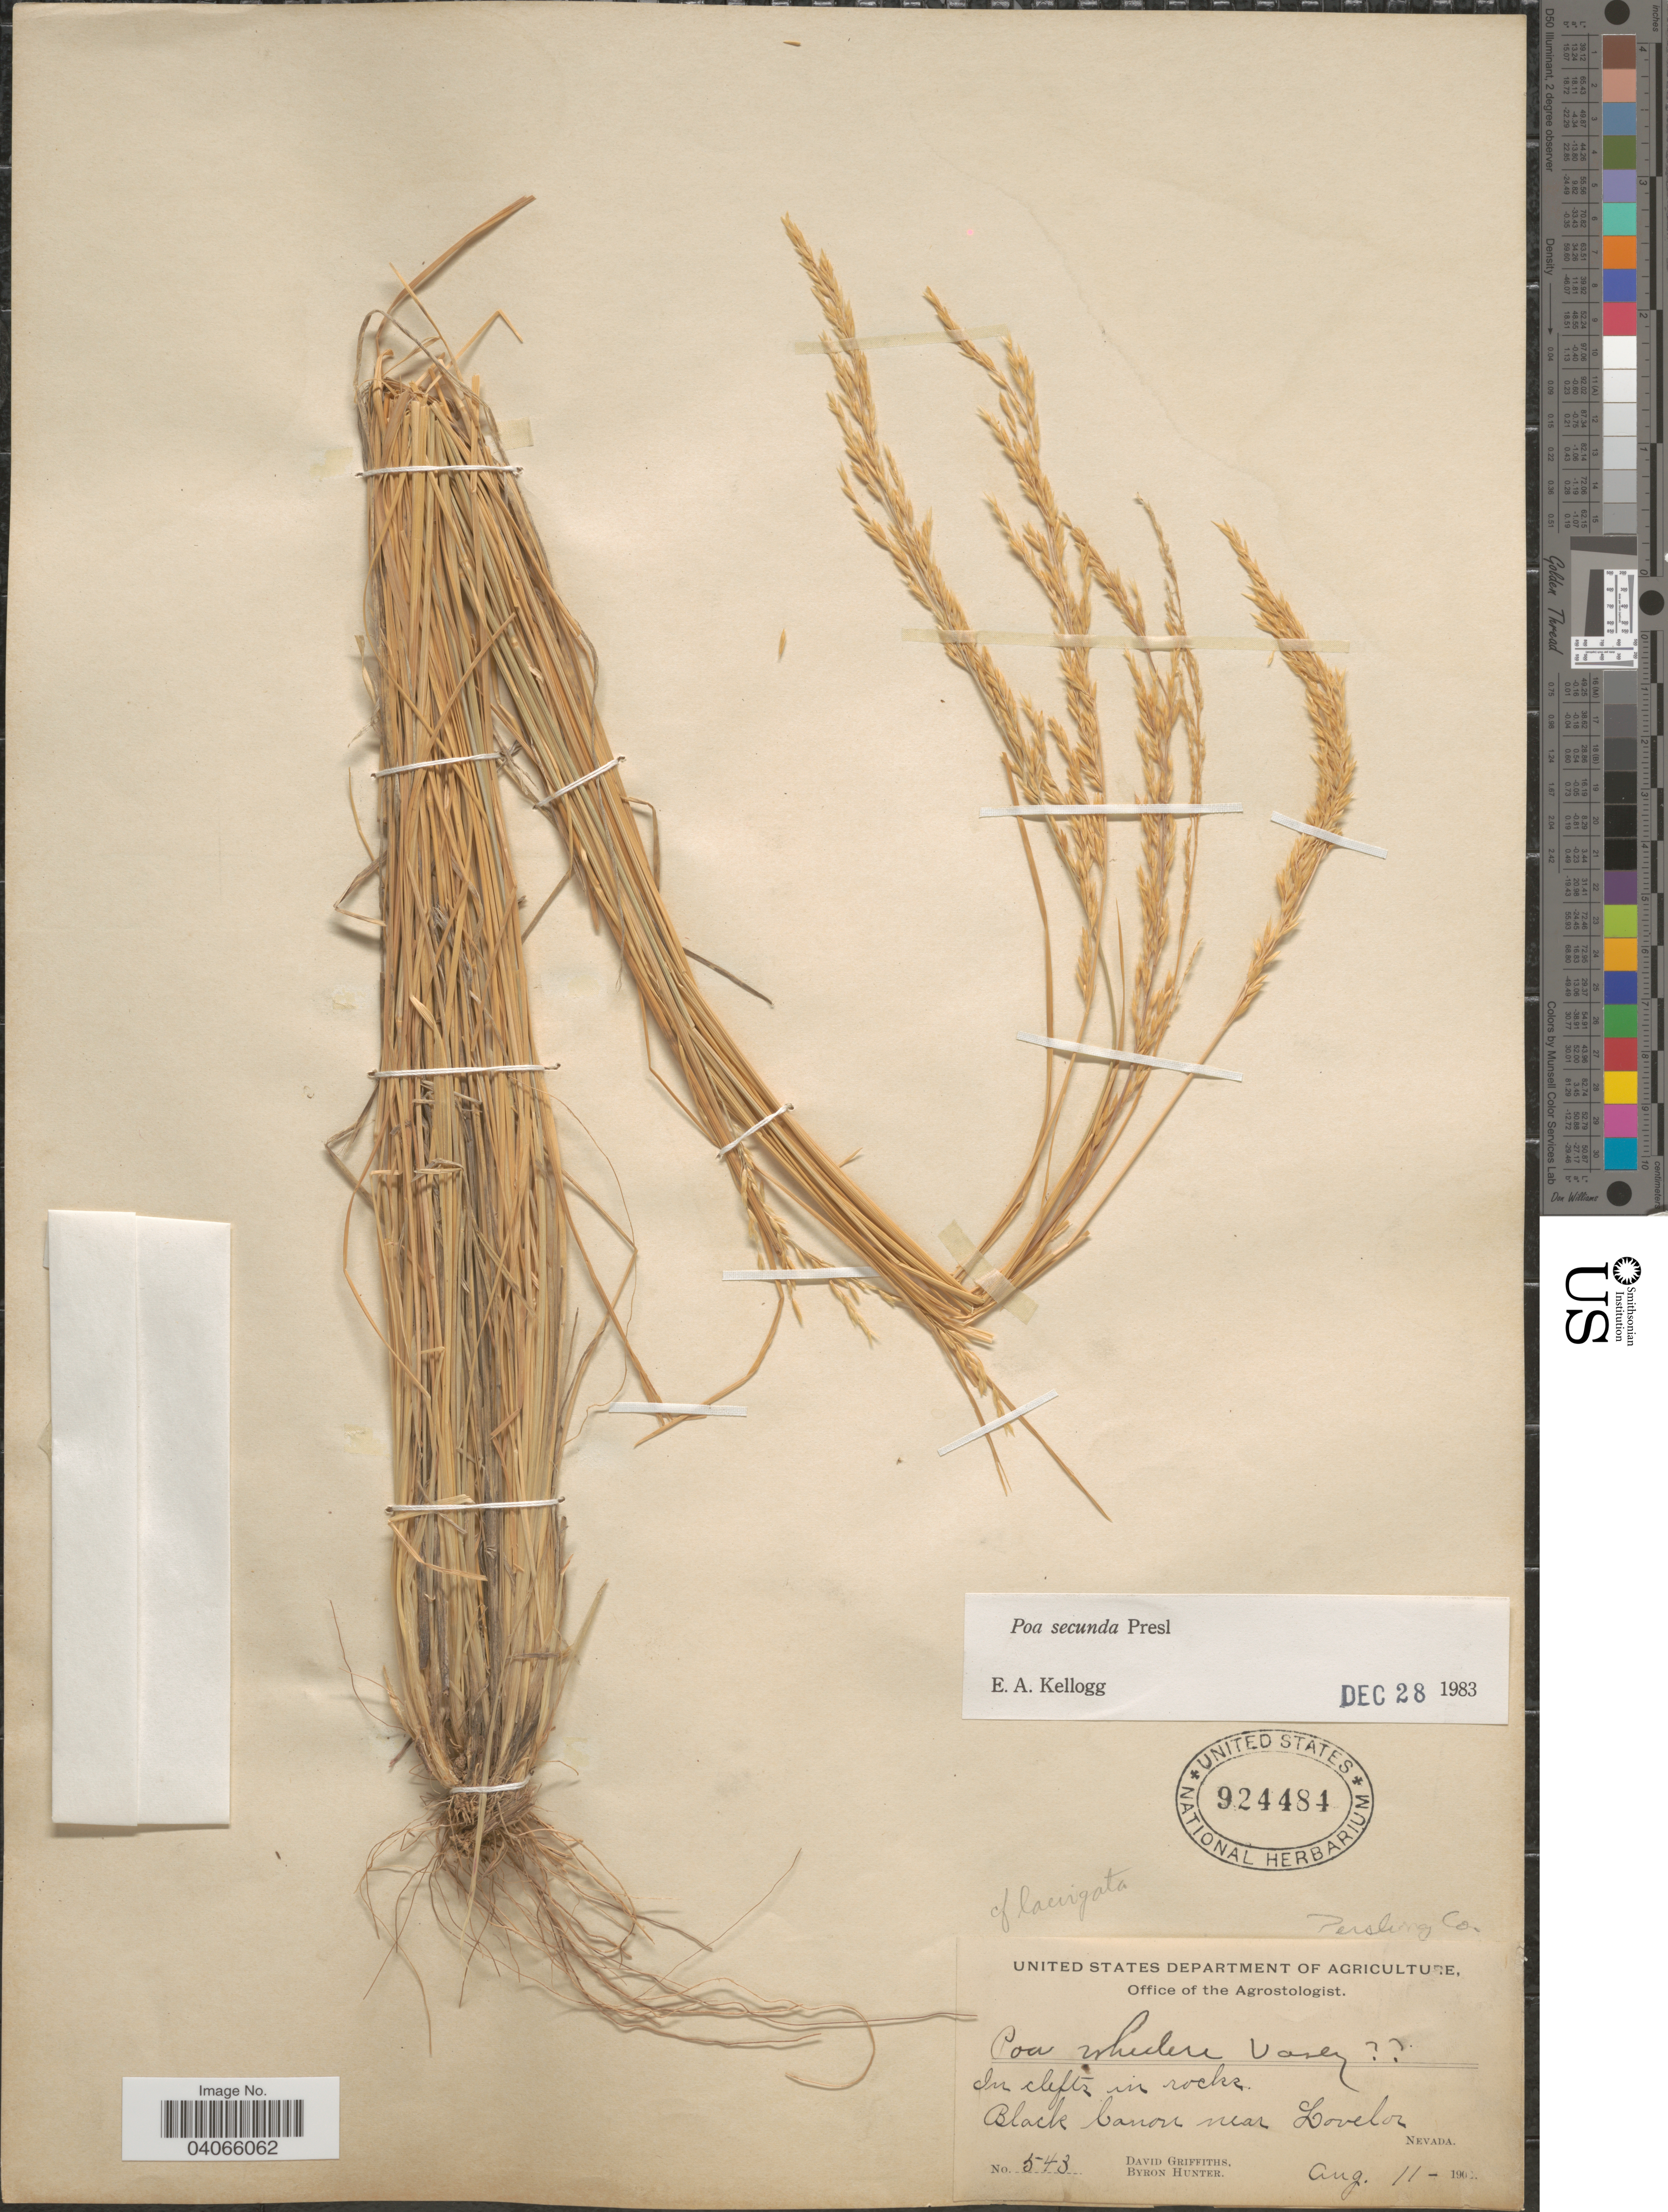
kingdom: Plantae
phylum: Tracheophyta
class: Liliopsida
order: Poales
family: Poaceae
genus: Poa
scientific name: Poa secunda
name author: J. Presl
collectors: D. Griffiths & B. Hunter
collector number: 543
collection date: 1902-08-11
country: United States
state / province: Nevada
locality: Pershing Co. Black Canon near Lovelor.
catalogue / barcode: US 924484